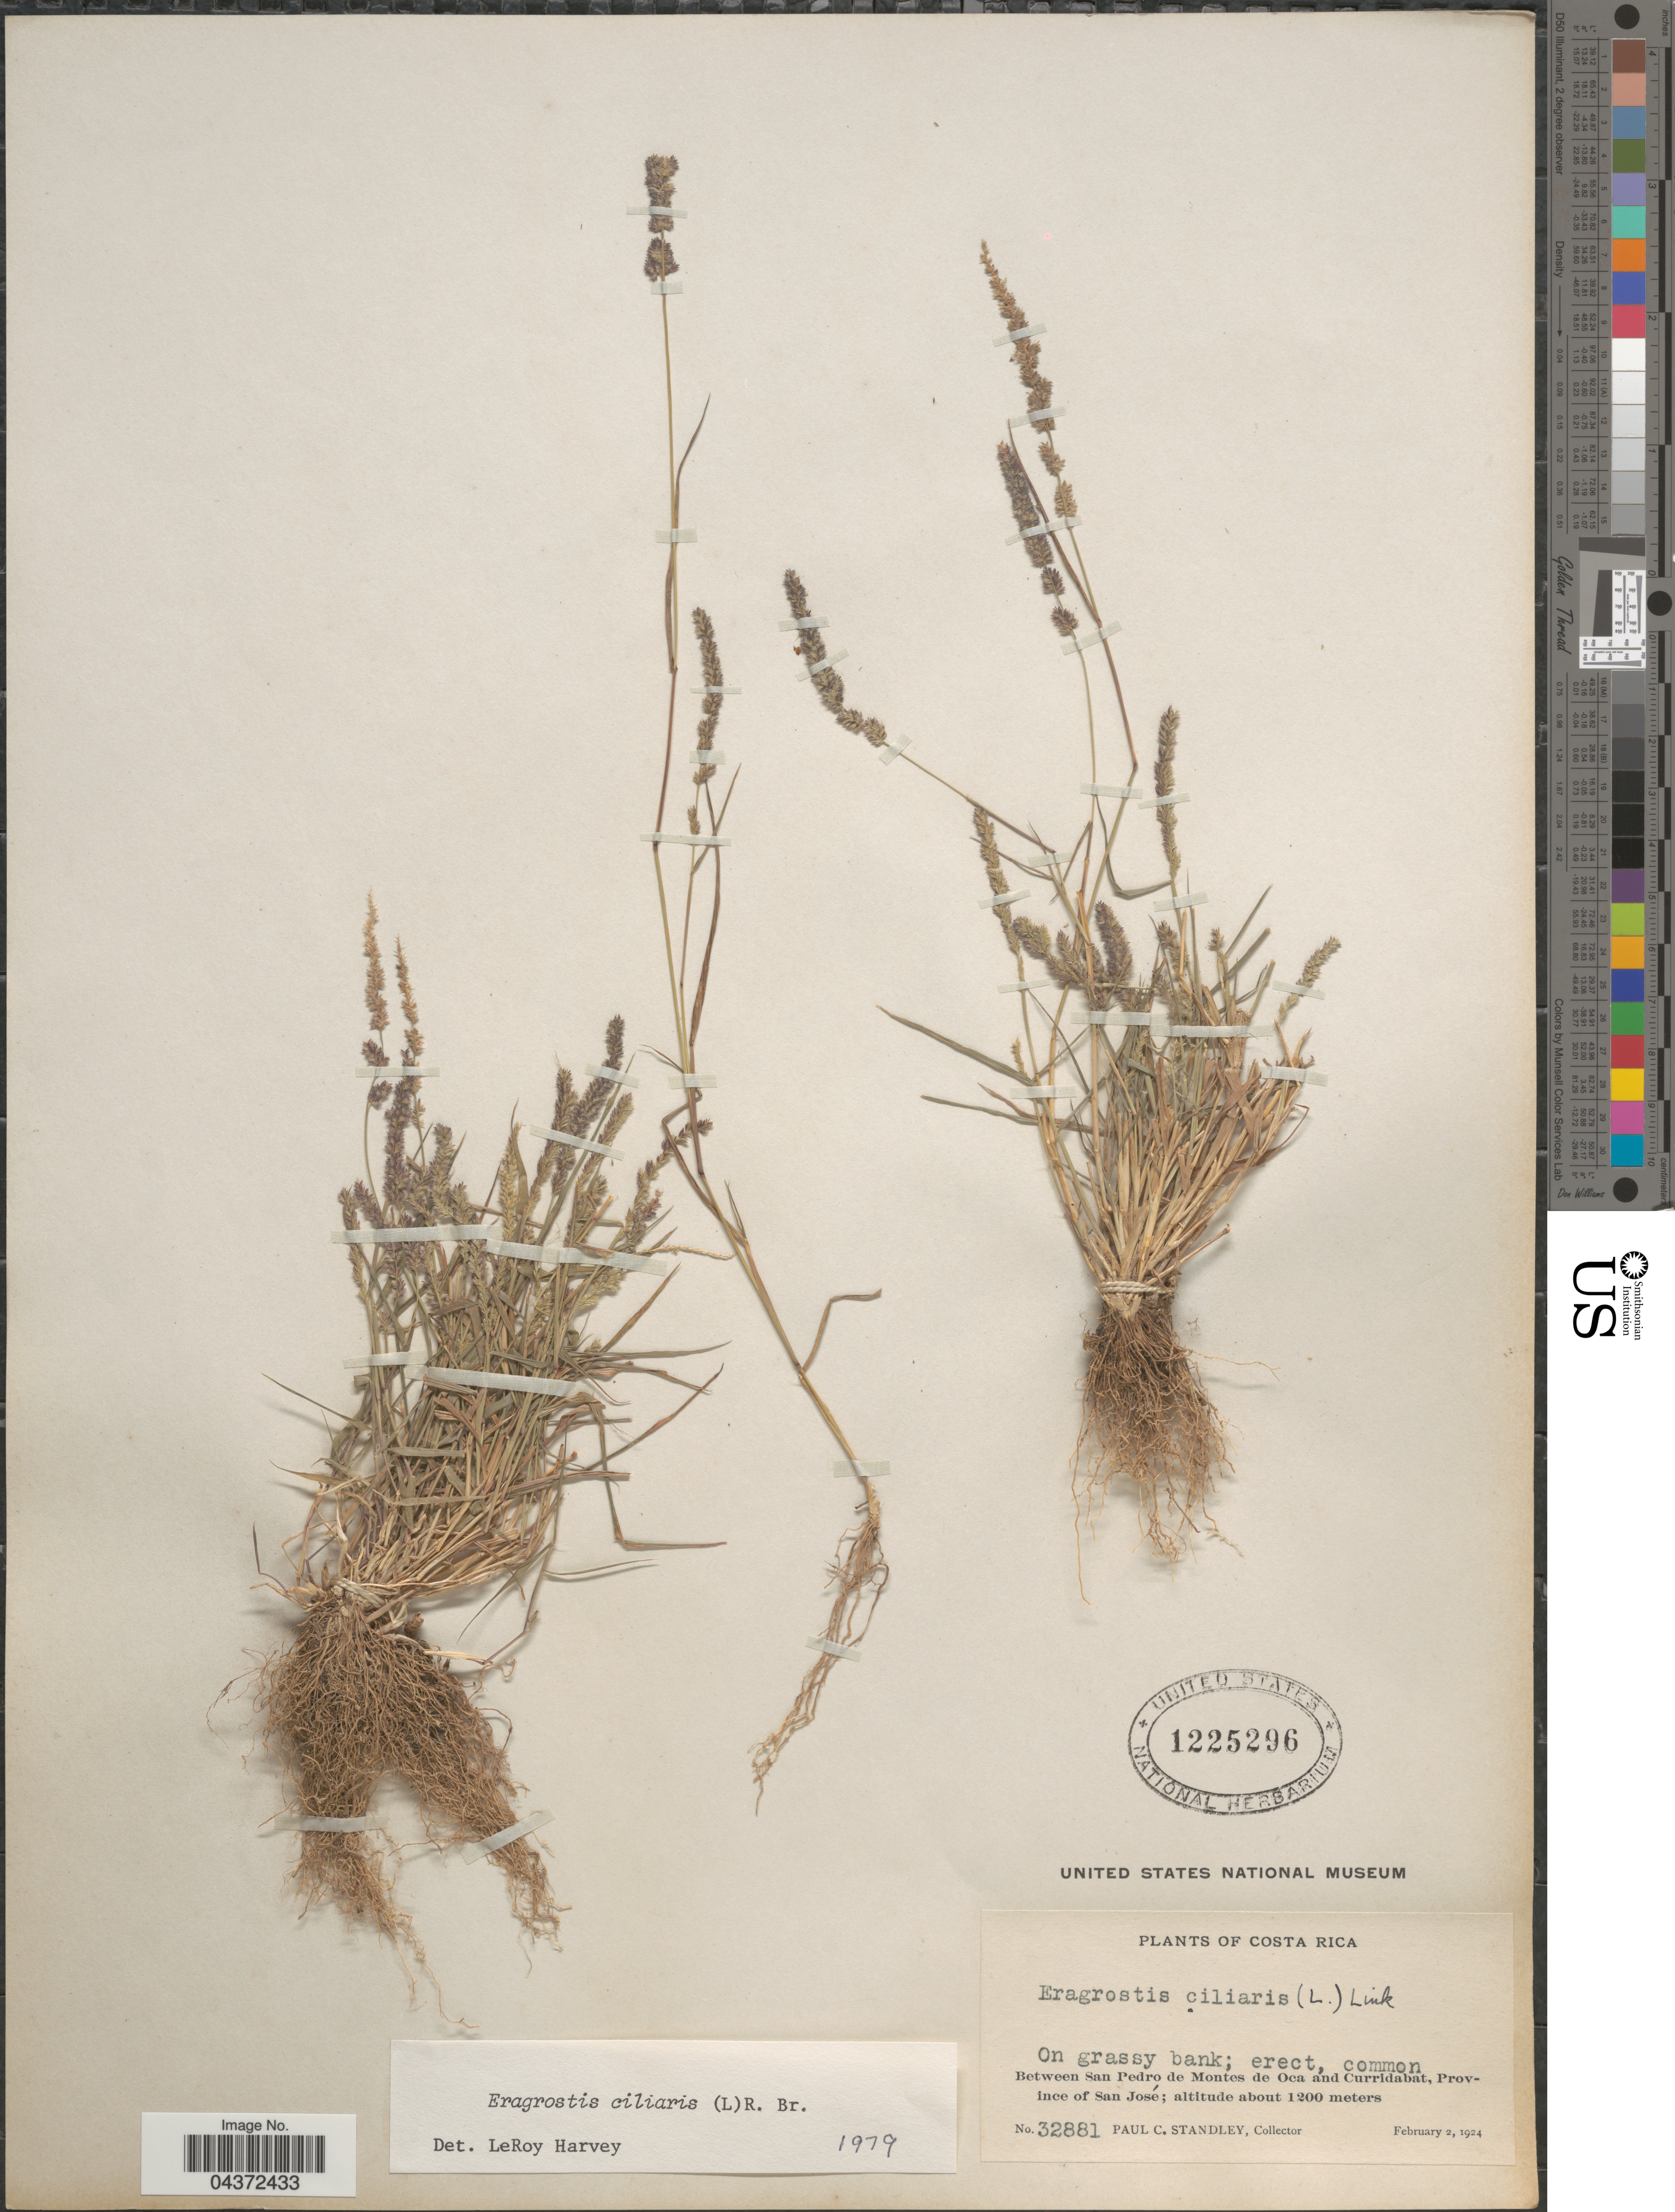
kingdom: Plantae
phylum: Tracheophyta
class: Liliopsida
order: Poales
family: Poaceae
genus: Eragrostis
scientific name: Eragrostis ciliaris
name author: (L.) R. Br.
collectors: P. C. Standley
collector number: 32881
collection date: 1924-02-02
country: Costa Rica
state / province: San José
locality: On grassy bank. Between San Pedro de Montes de Oca and Curridabat.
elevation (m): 1200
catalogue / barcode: US 1225296